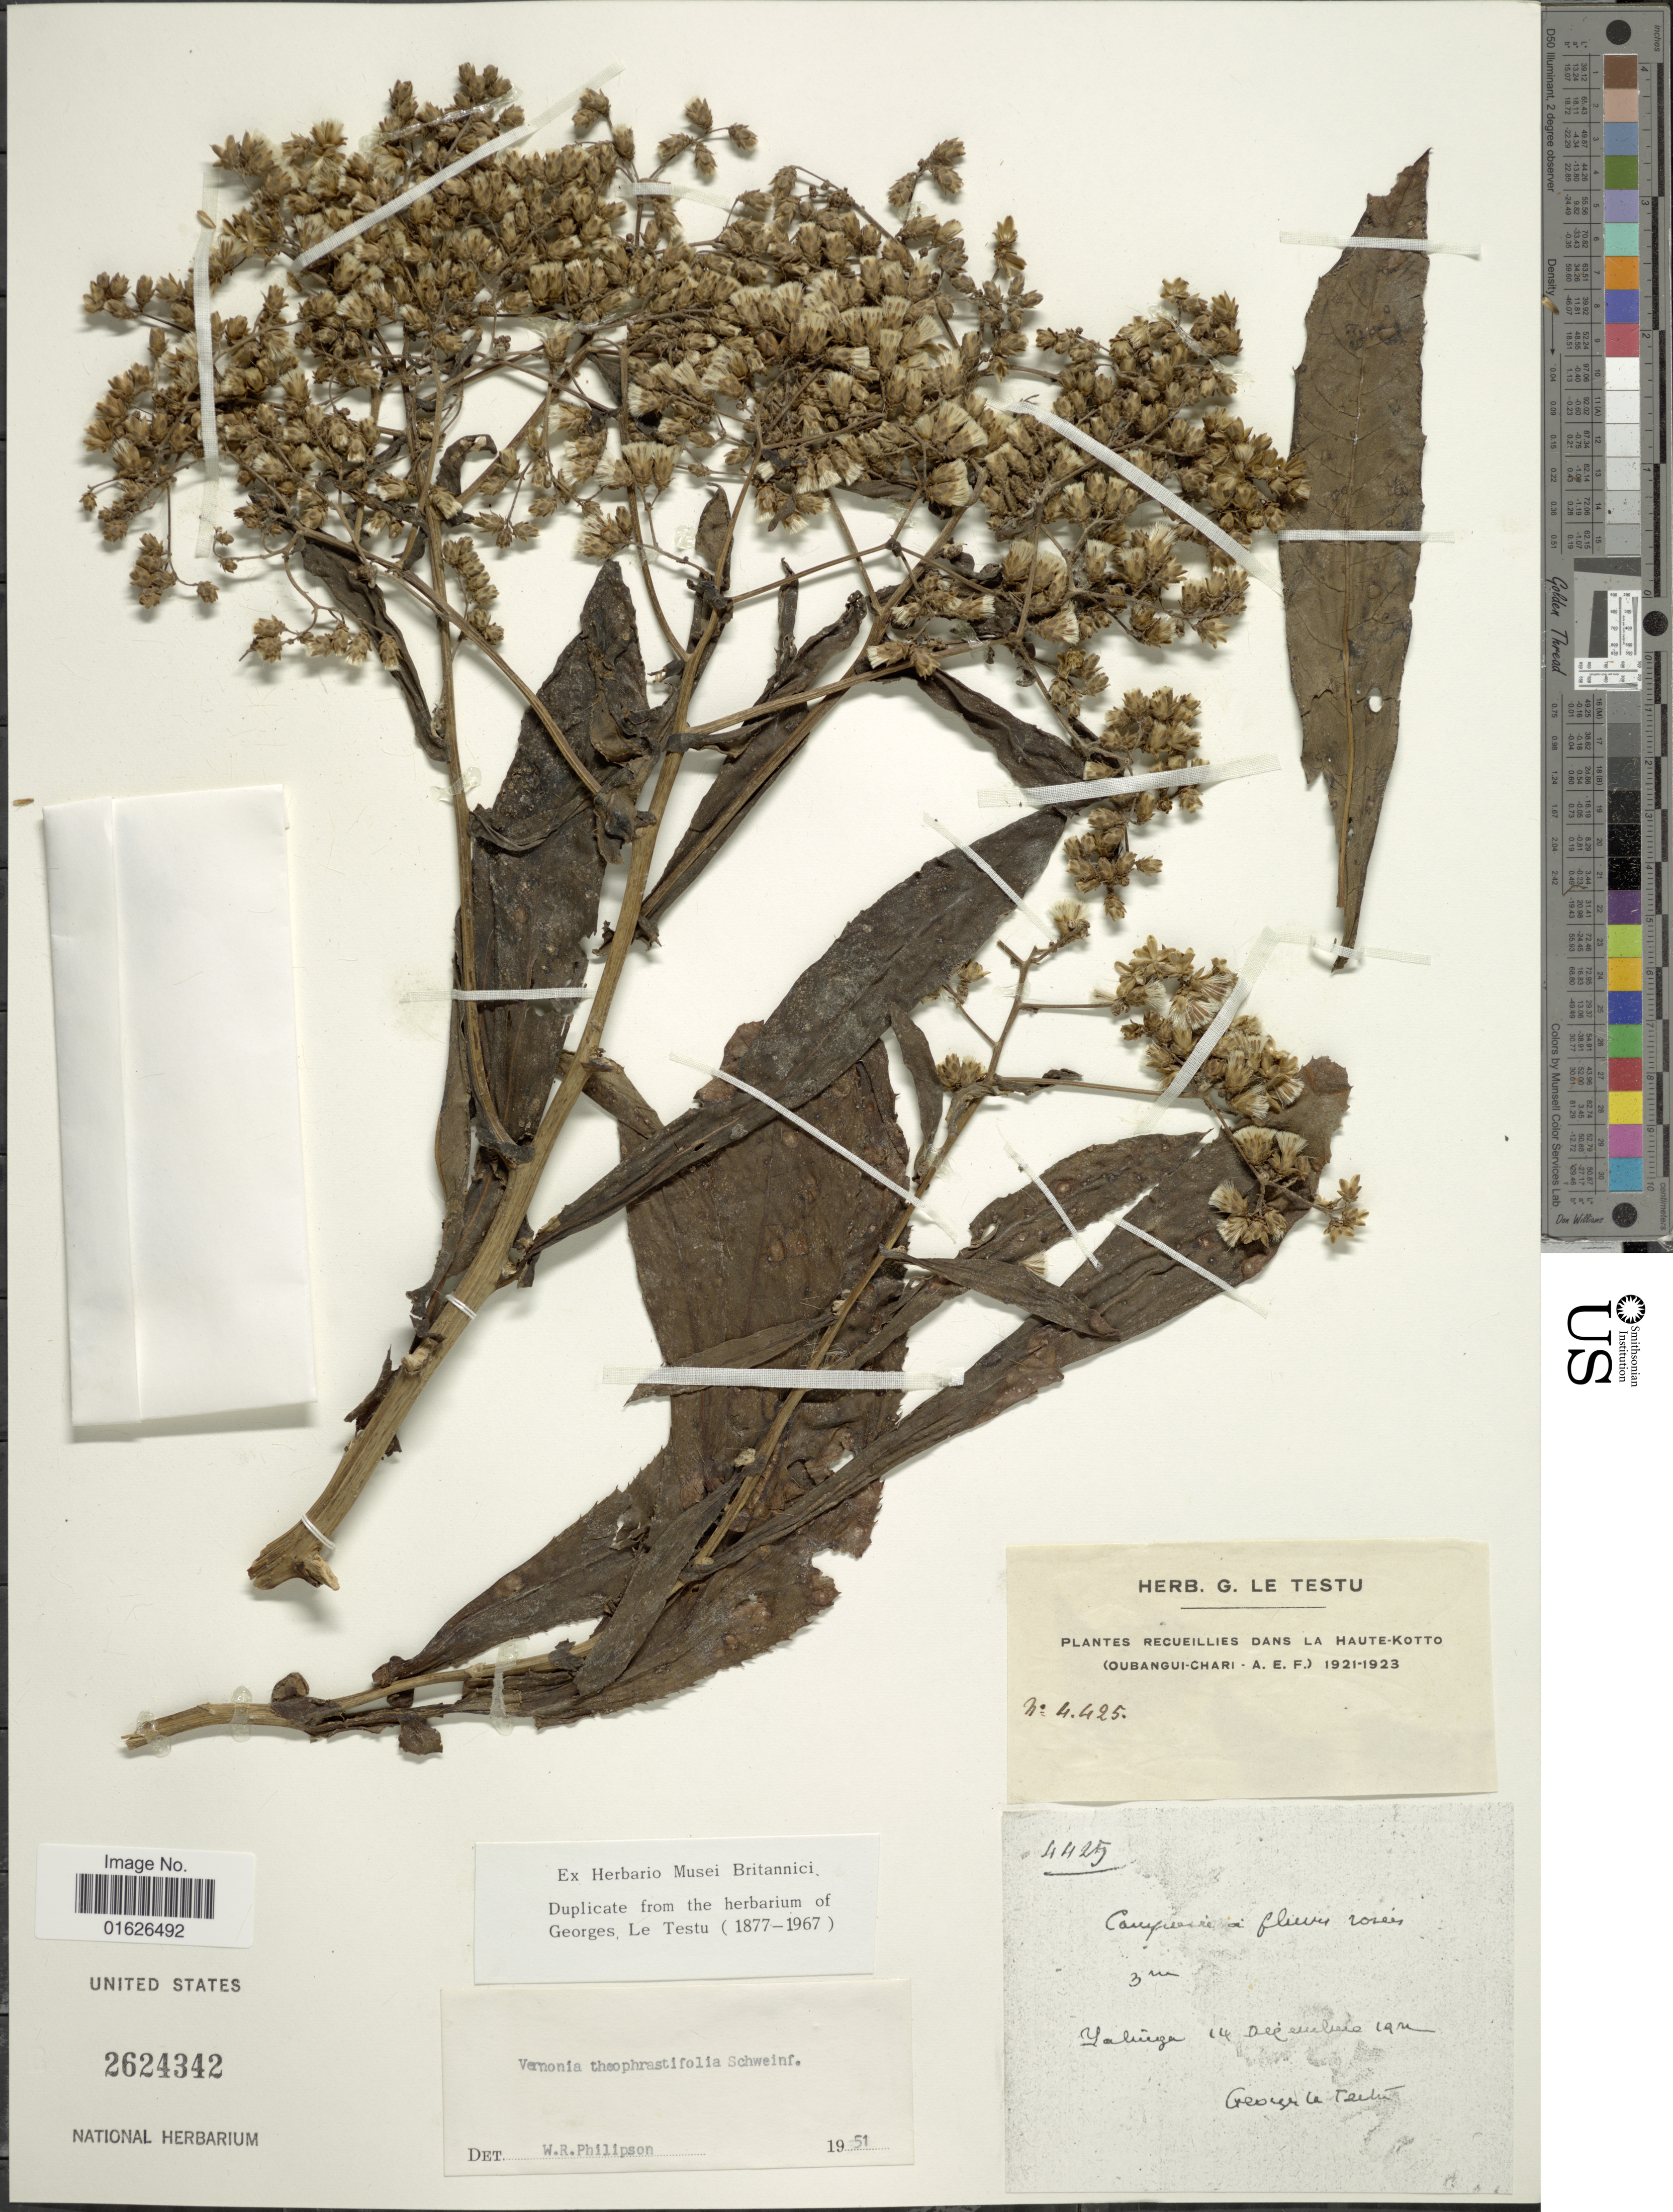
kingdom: Plantae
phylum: Tracheophyta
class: Magnoliopsida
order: Asterales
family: Asteraceae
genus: Gymnanthemum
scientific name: Gymnanthemum theophrastifolium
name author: (Schweinf. ex Oliv. & Hiern) H. Rob.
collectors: G. Le Testu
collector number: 4425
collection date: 1921-12-14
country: Central African Republic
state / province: Haute-Kotto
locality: Oubangui-Chari - A.E.F. Yalinga. [interpreted]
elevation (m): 3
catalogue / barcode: US 2624342